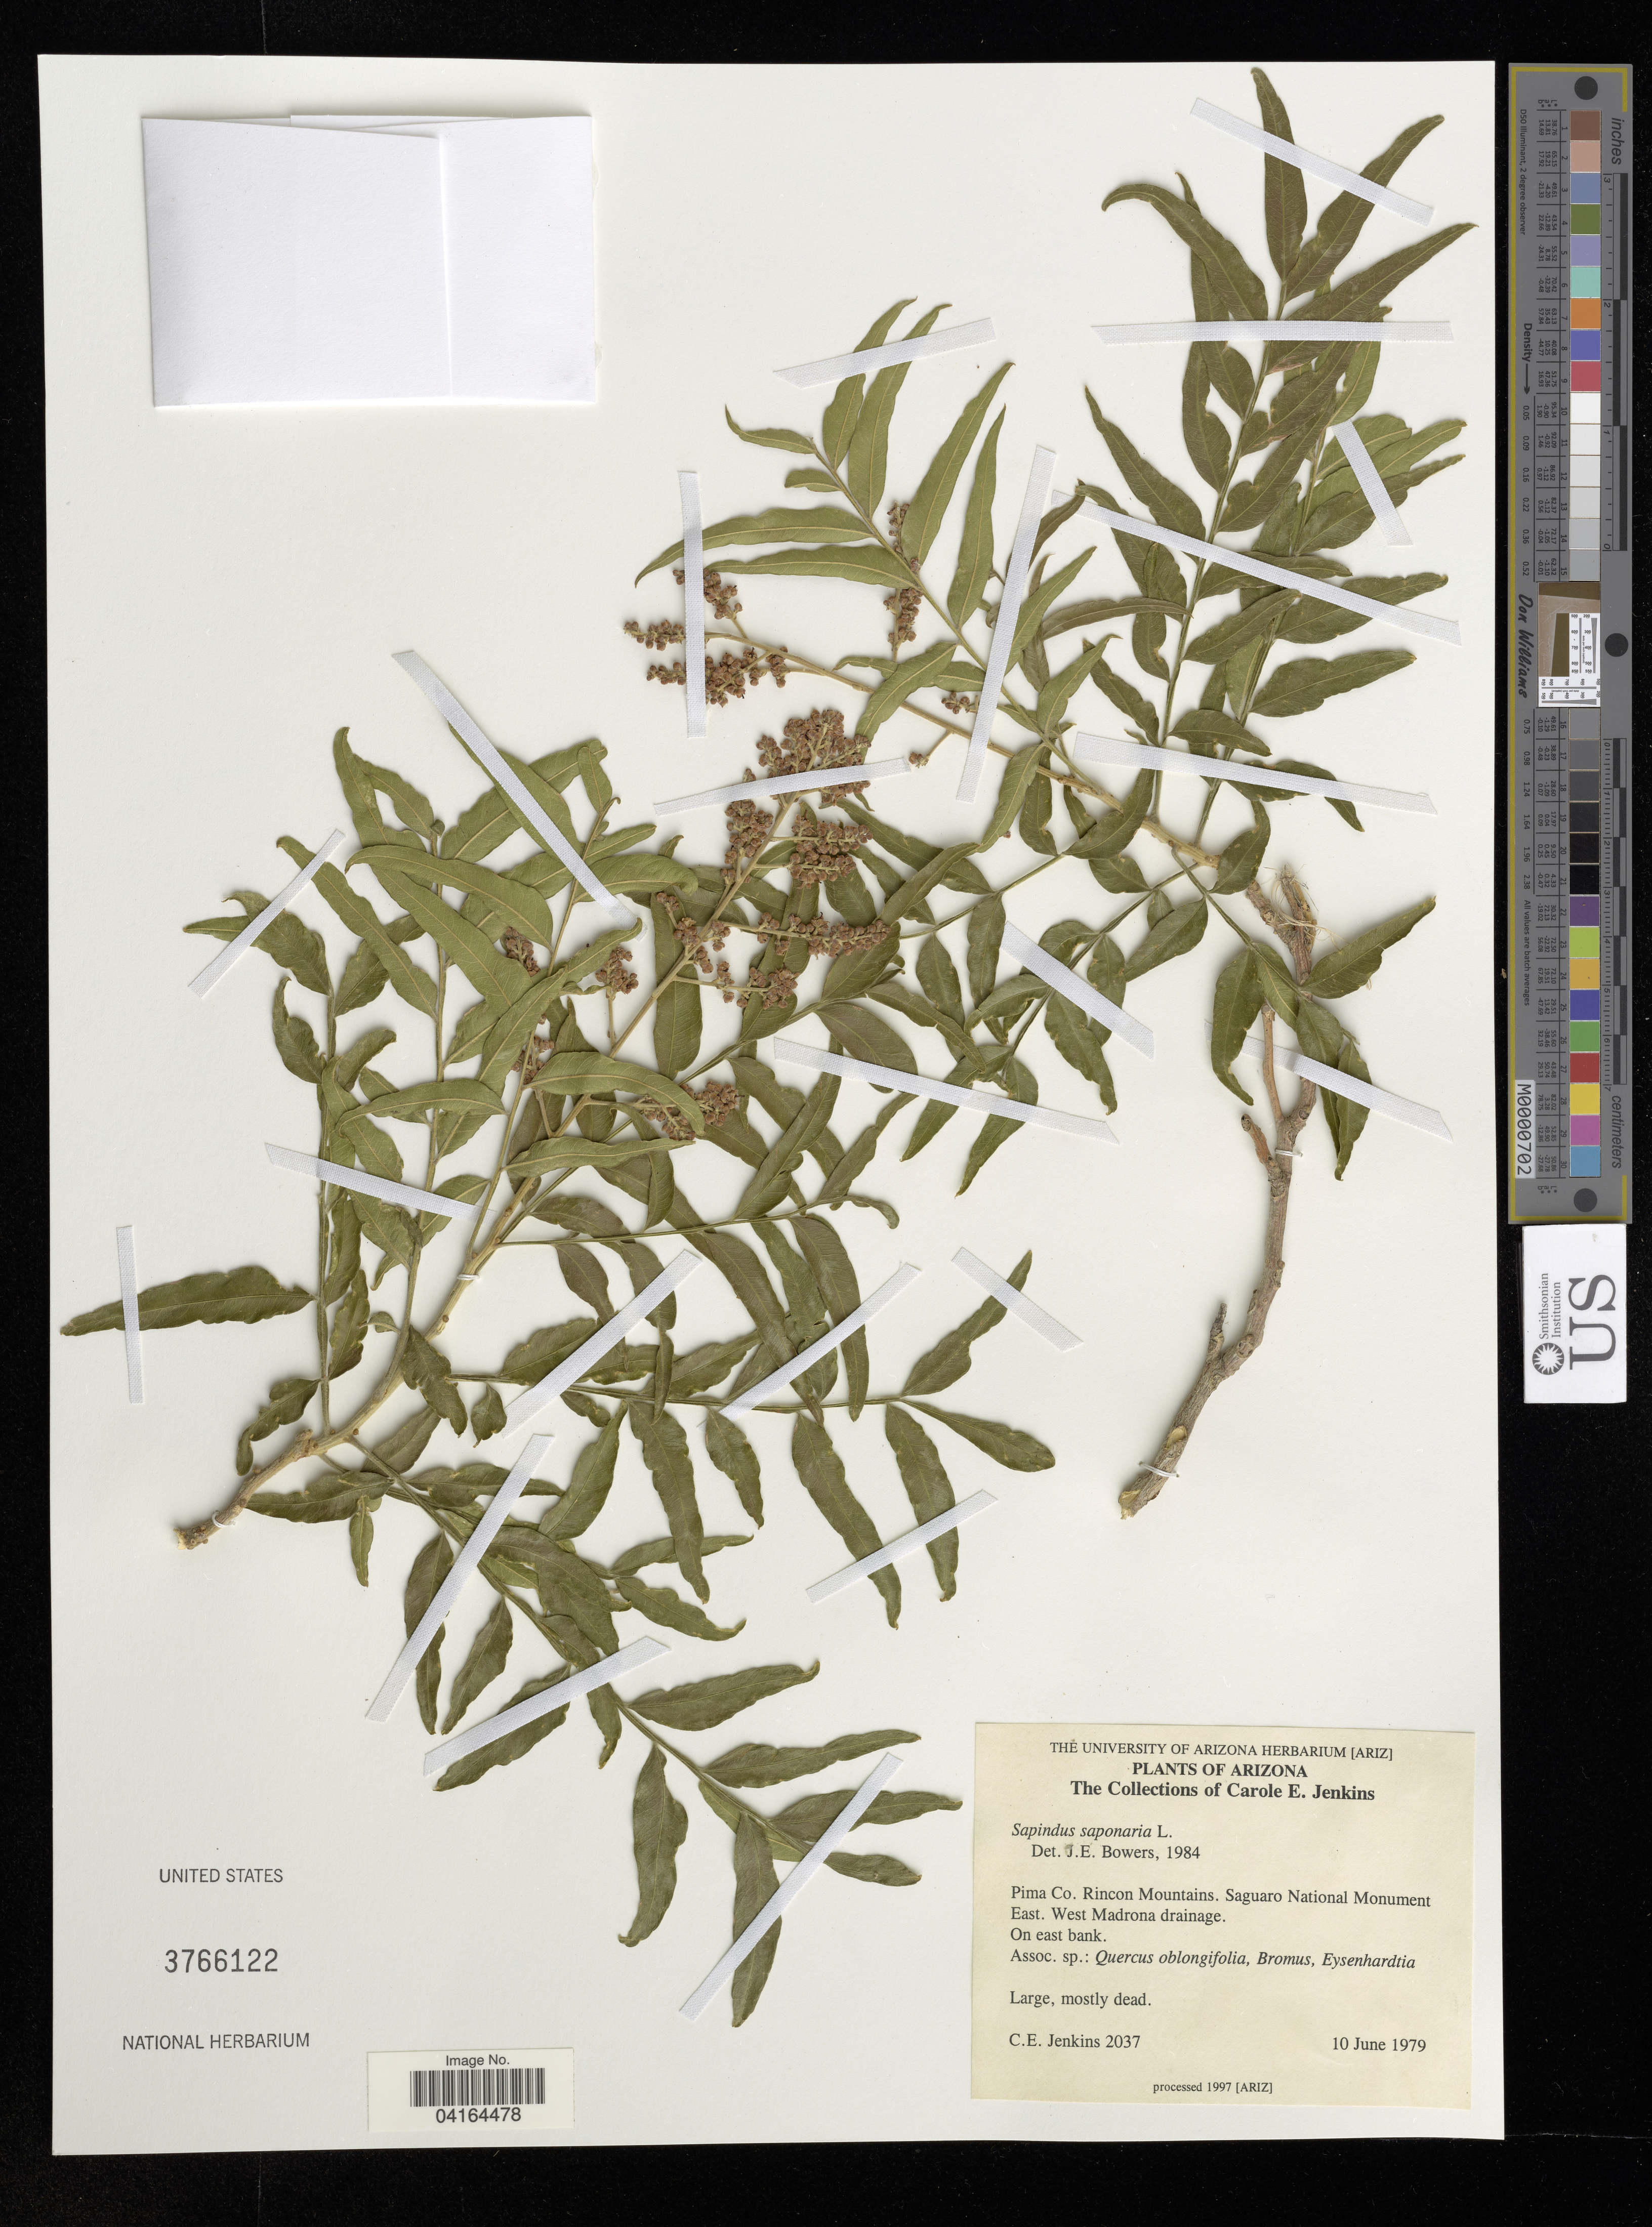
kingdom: Plantae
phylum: Tracheophyta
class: Magnoliopsida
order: Sapindales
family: Sapindaceae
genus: Sapindus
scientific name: Sapindus saponaria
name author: L.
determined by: Bowers, J. E.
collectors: C. Jenkins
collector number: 2037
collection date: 1979-06-10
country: United States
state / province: Arizona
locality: Pima Co. Rincon Mountains. Saguaro National Monument East. West Madrona drainage. On east bank.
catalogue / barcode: US 3766122